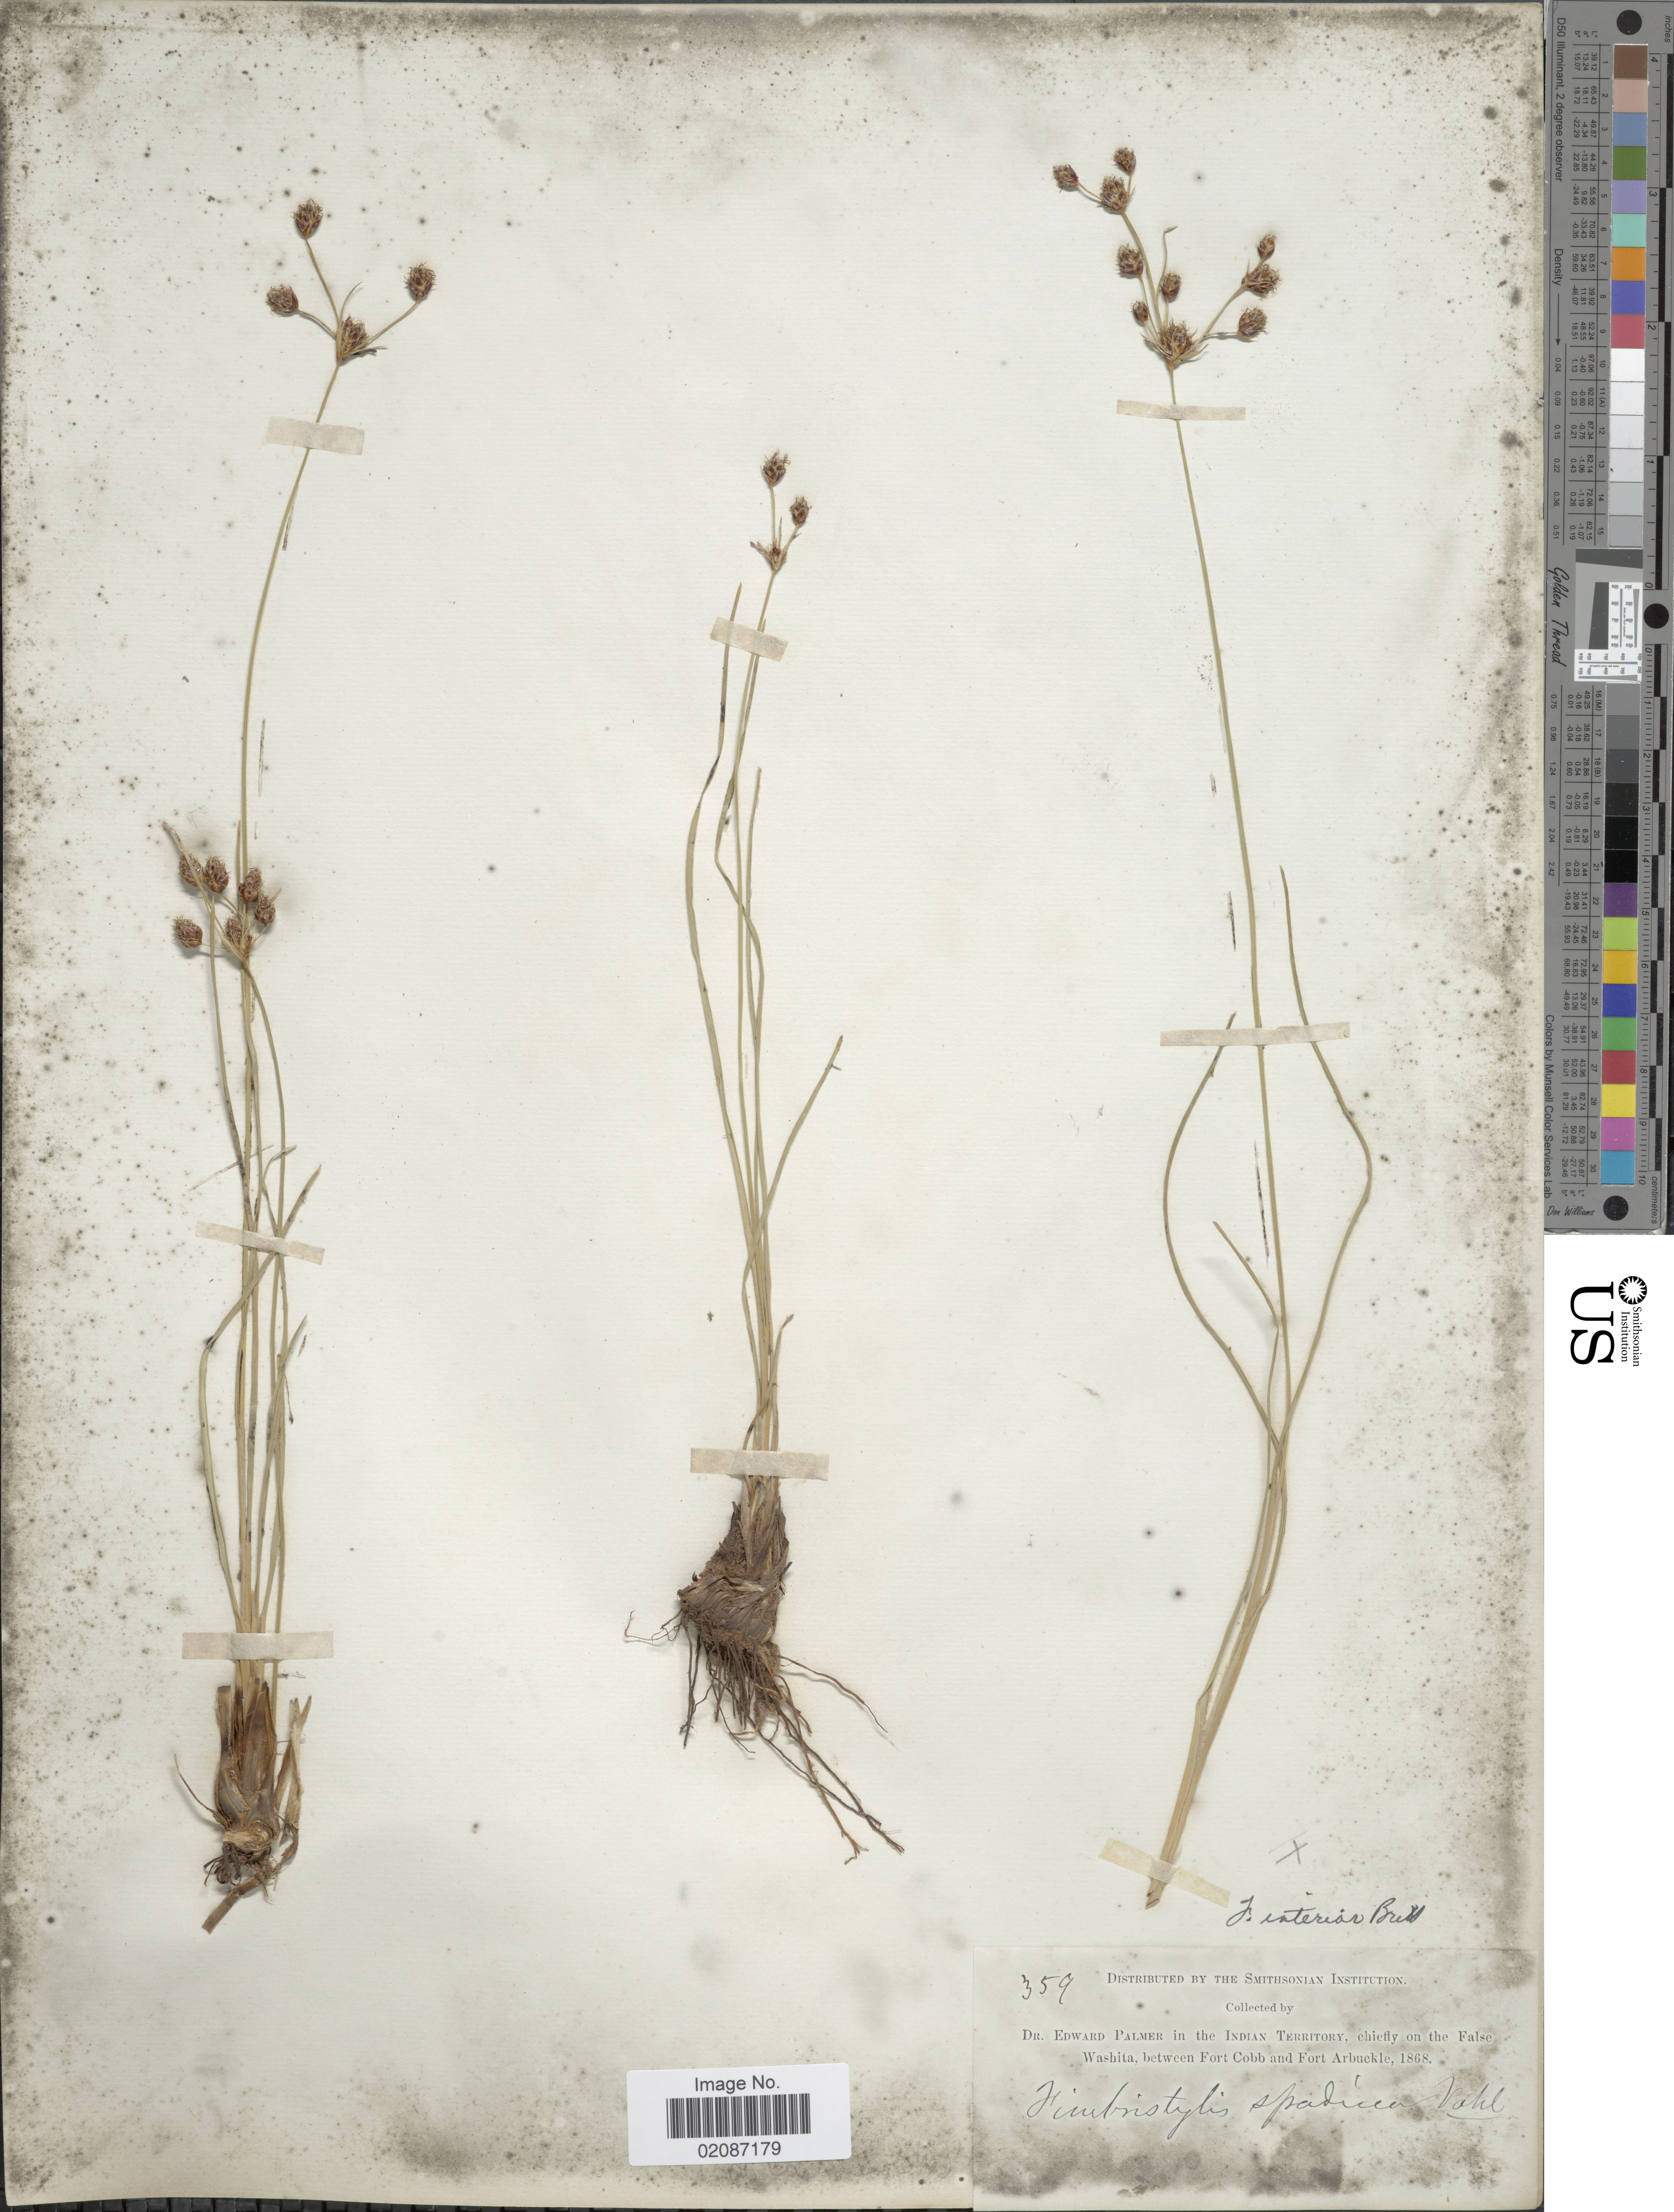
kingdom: Plantae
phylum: Tracheophyta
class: Liliopsida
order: Poales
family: Cyperaceae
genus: Fimbristylis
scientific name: Fimbristylis spadicea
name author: (L.) Vahl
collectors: E. Palmer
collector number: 359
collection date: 1868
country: United States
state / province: Oklahoma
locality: Indian Territory, False Washita, between Fort Cobb and Fort Arbuckle